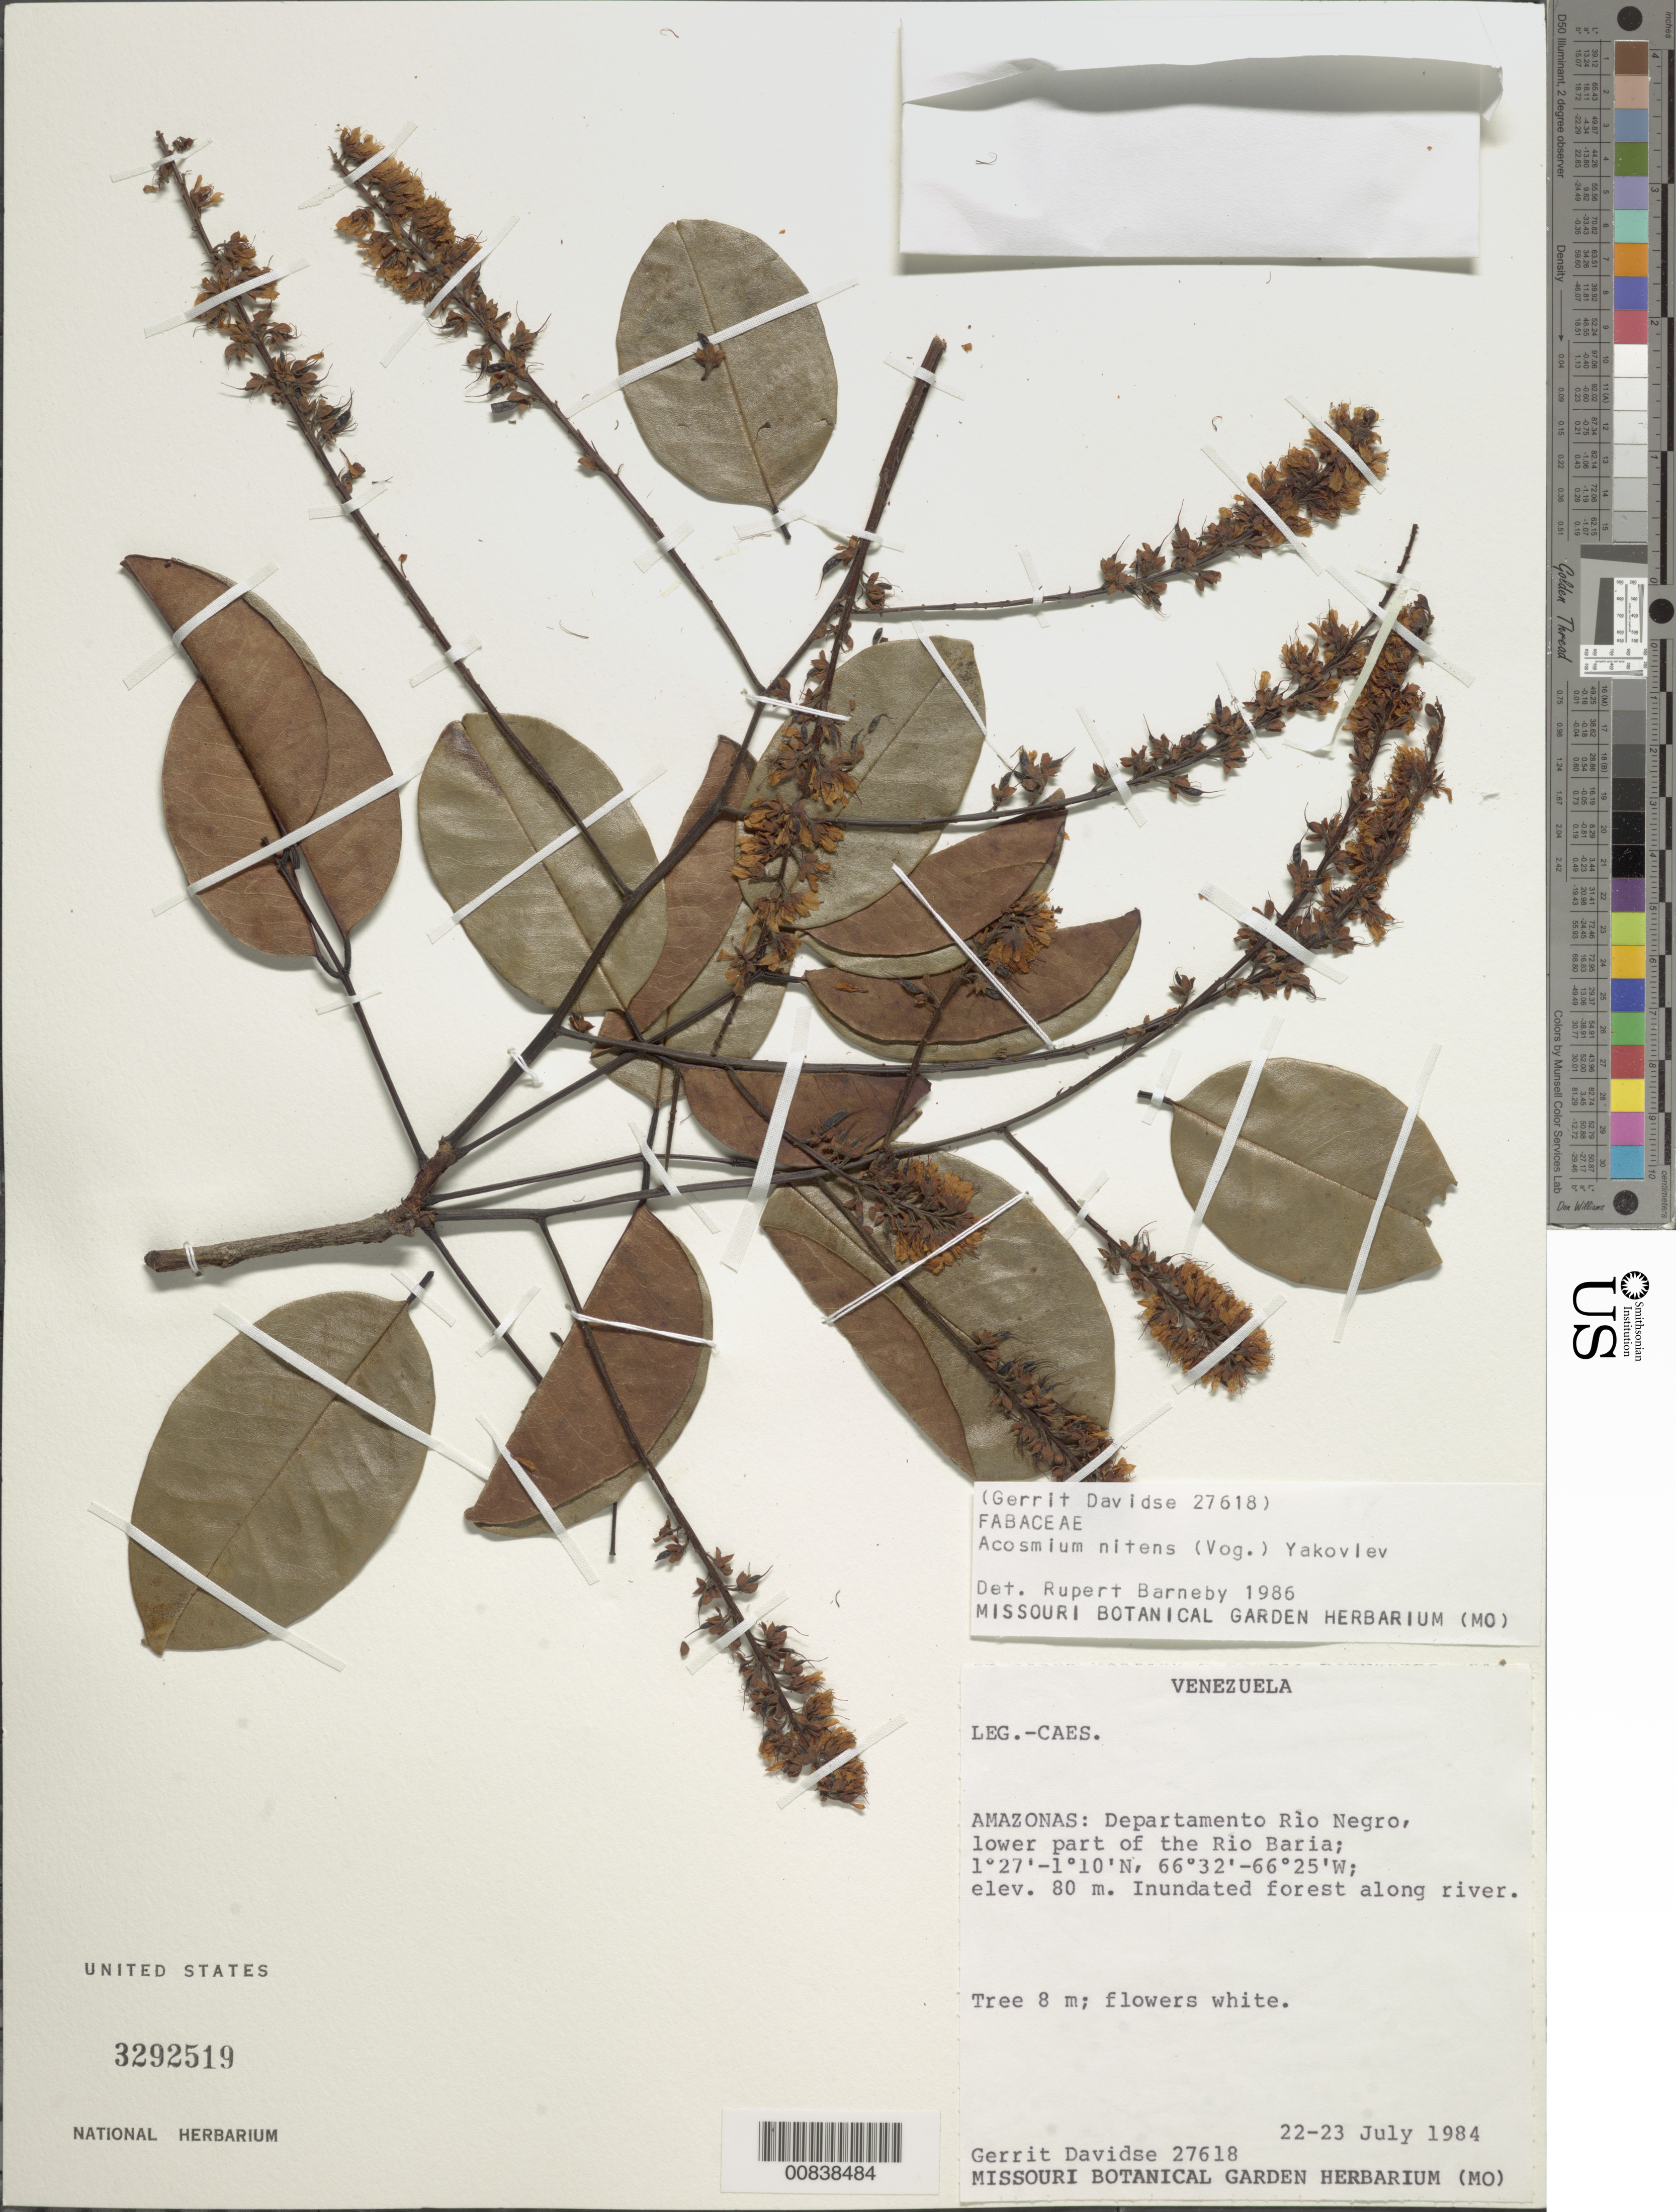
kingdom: Plantae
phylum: Tracheophyta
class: Magnoliopsida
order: Fabales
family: Fabaceae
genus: Acosmium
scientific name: Acosmium nitens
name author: (Vogel) Yakovlev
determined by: Barneby, Rupert C., (NY)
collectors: G. Davidse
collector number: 27618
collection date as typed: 22-Jul-84 to 23-Jul-84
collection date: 1984-07-22/1984-07-23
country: Venezuela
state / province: Amazonas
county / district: Río Negro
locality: Río Baria, lower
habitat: Inundated forest along river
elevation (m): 80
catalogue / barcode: US 3292519